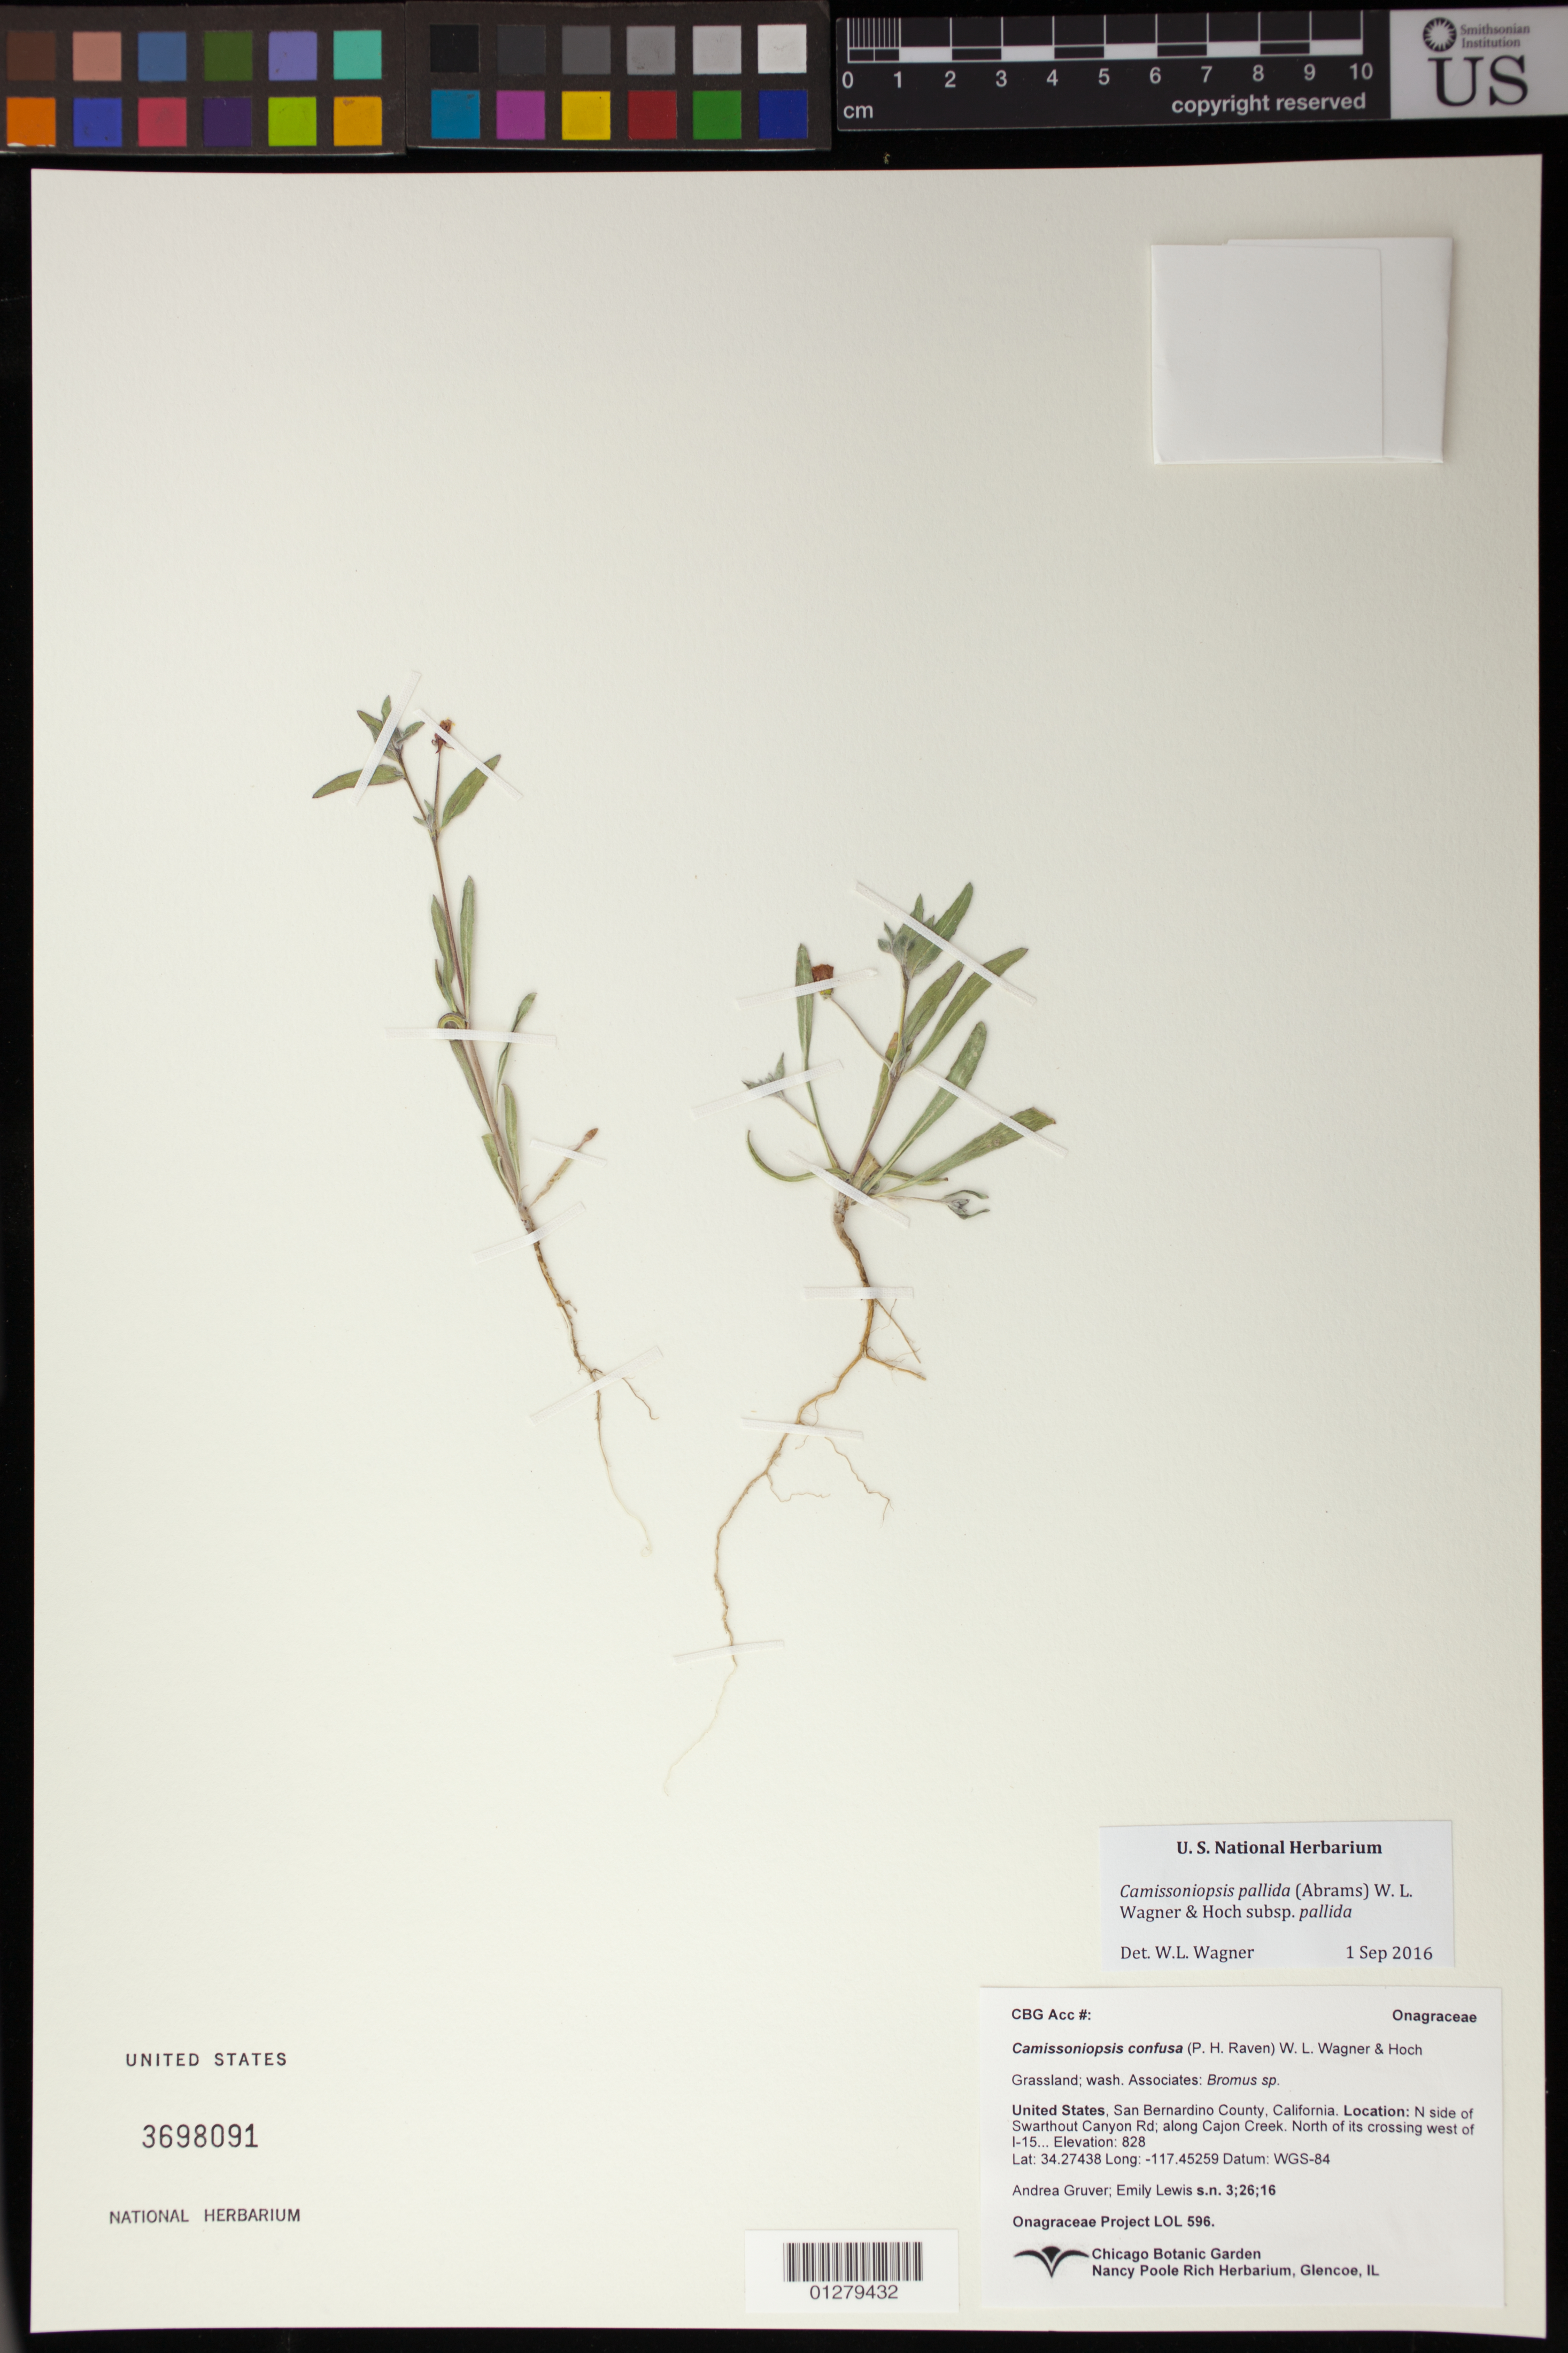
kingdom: Plantae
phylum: Tracheophyta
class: Magnoliopsida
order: Myrtales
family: Onagraceae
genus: Camissoniopsis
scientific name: Camissoniopsis pallida subsp. pallida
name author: (Abrams) W.L. Wagner & Hoch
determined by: Wagner, W. L., (BOT), Smithsonian Institution - National Museum of Natural History (UNITED STATES)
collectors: A. Gruver & E. Lewis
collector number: LOL 596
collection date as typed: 3/26/16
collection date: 2016-03-26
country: United States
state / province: California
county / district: San Bernardino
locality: San Bernardino National Forest, N. side of Swarthout Canyon Rd., along Cajon Creek, north of its crossing west of I-15.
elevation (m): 828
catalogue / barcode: US 3698091